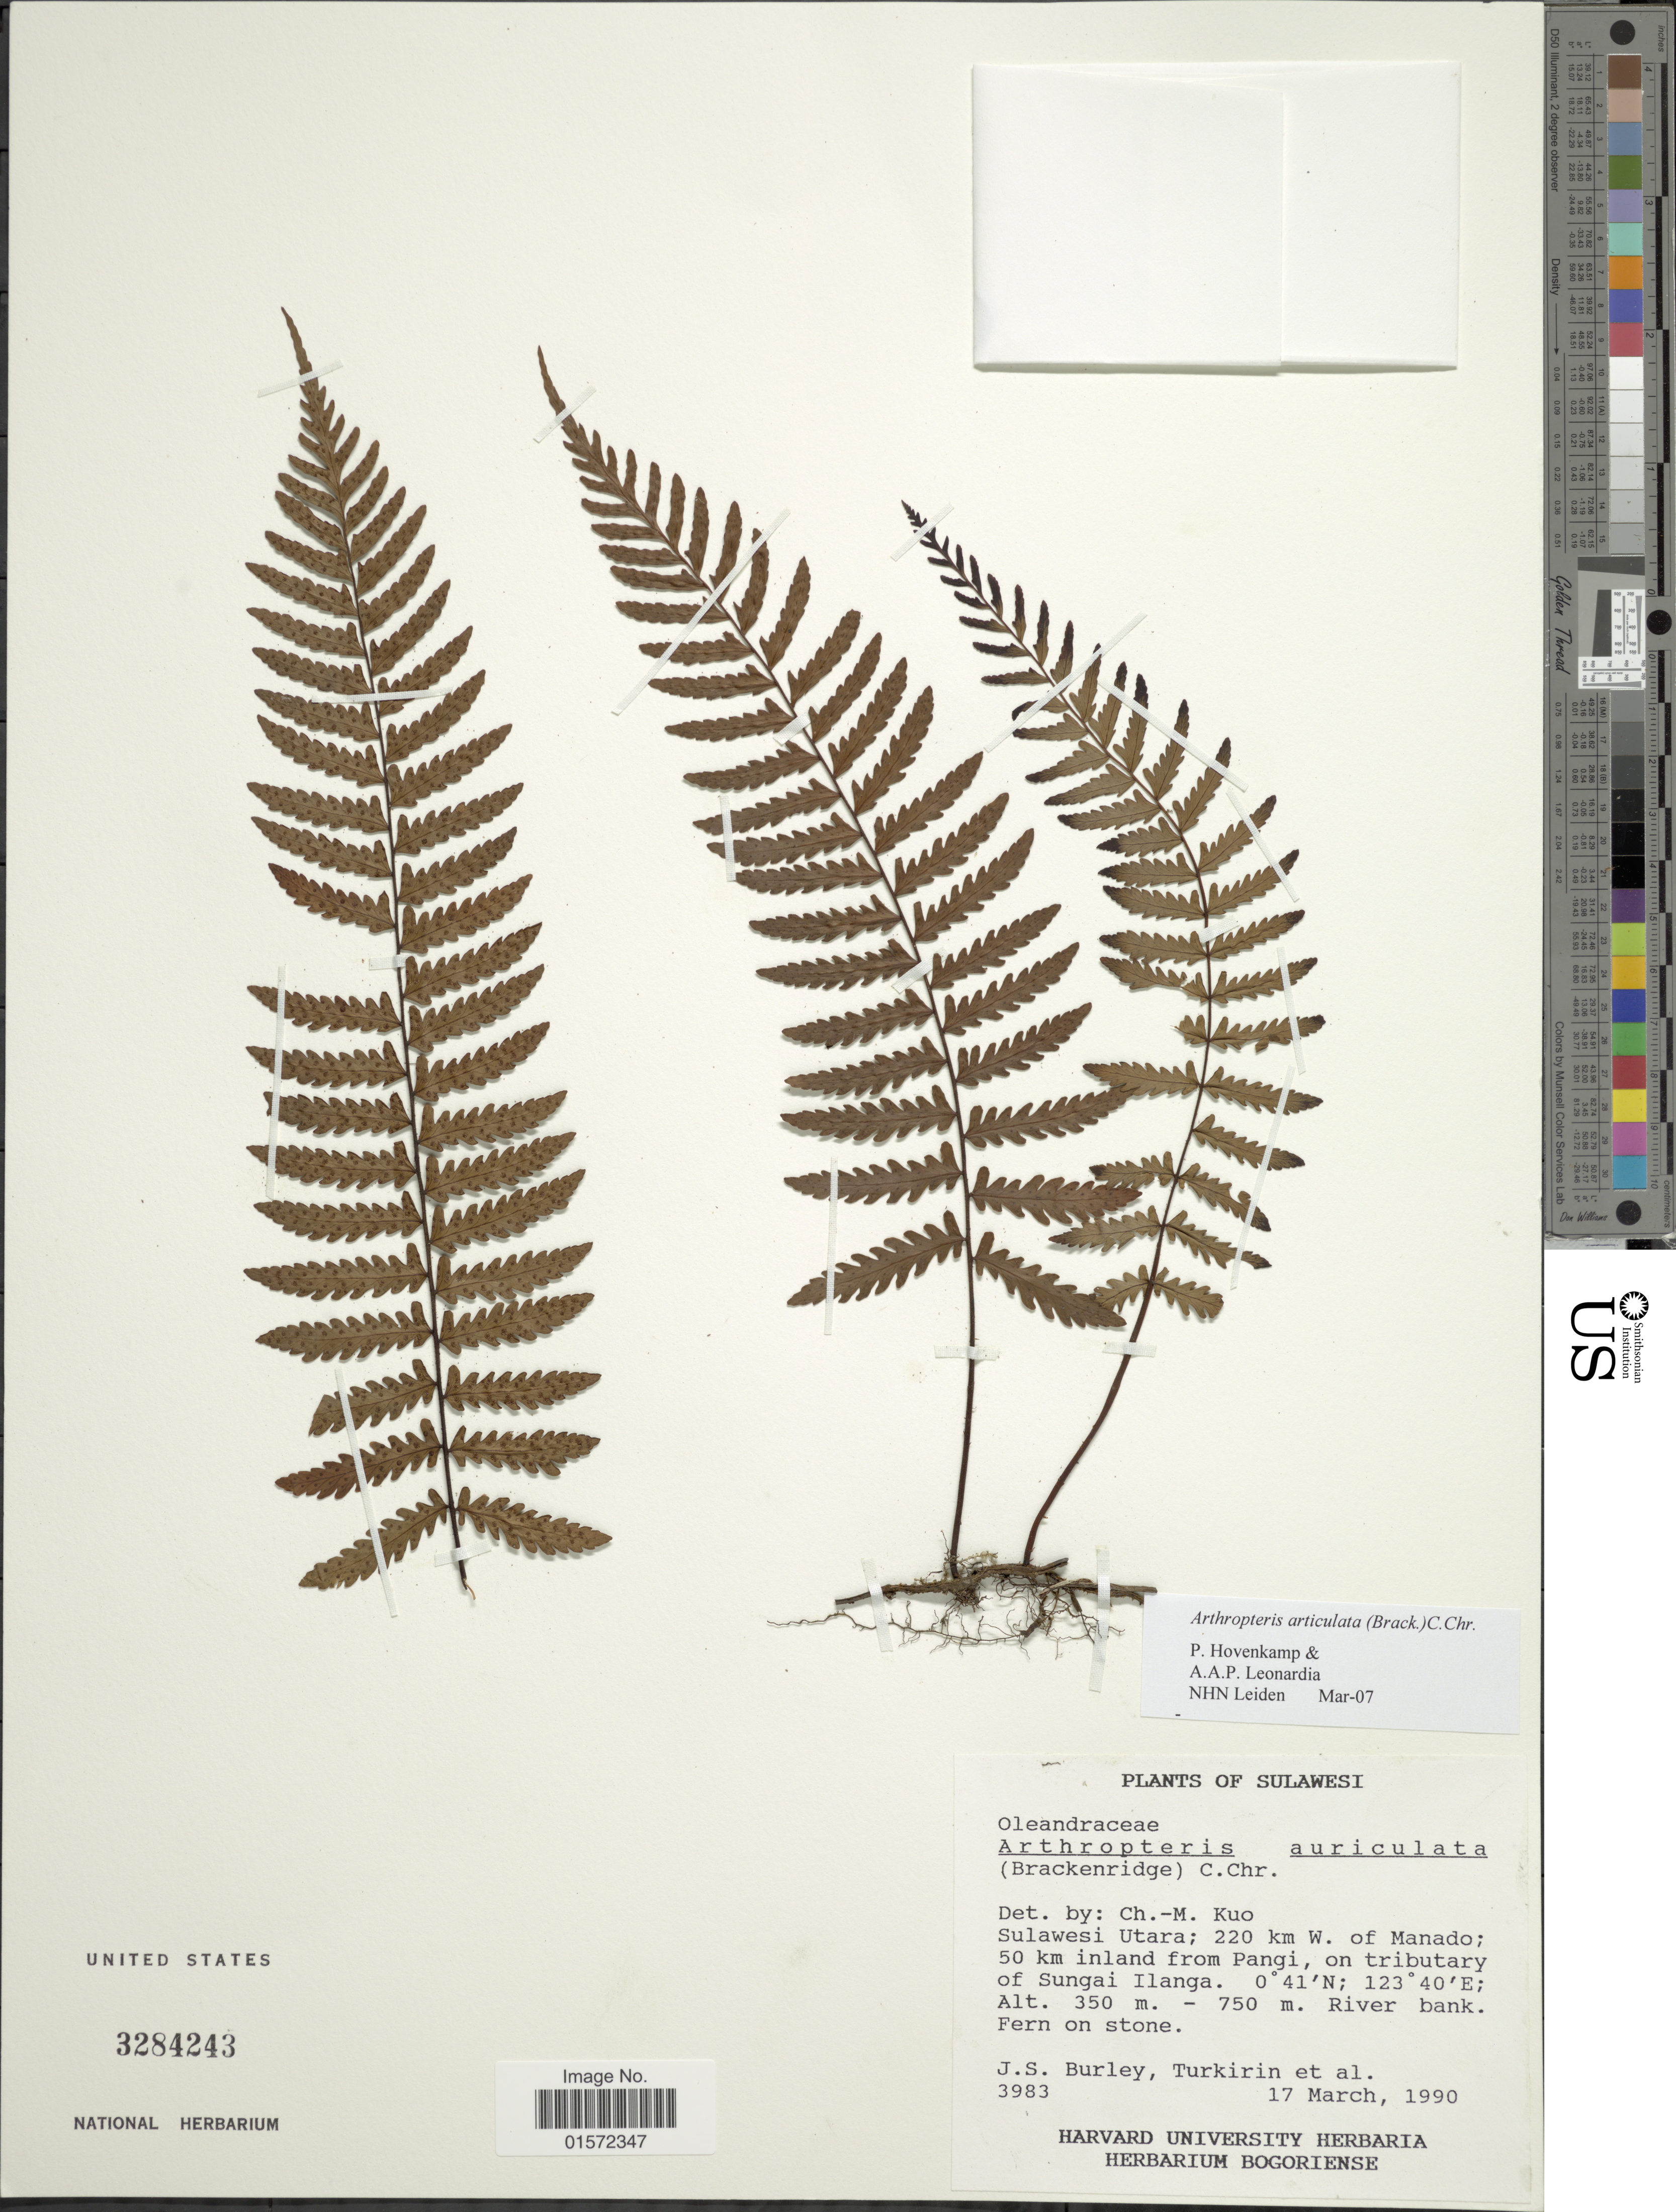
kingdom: Plantae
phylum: Tracheophyta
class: Polypodiopsida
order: Polypodiales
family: Tectariaceae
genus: Arthropteris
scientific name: Arthropteris articulata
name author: (Brack.) C. Chr.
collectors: J. S. Burley, -. Turkirin & et al.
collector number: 3983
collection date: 1990-03-17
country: Indonesia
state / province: Sulawesi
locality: Sulawesi Utara; 220 km W. of Manado; 50 km inland from Pangi, on tributary of Sungai Ilanga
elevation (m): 350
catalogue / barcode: US 3284243